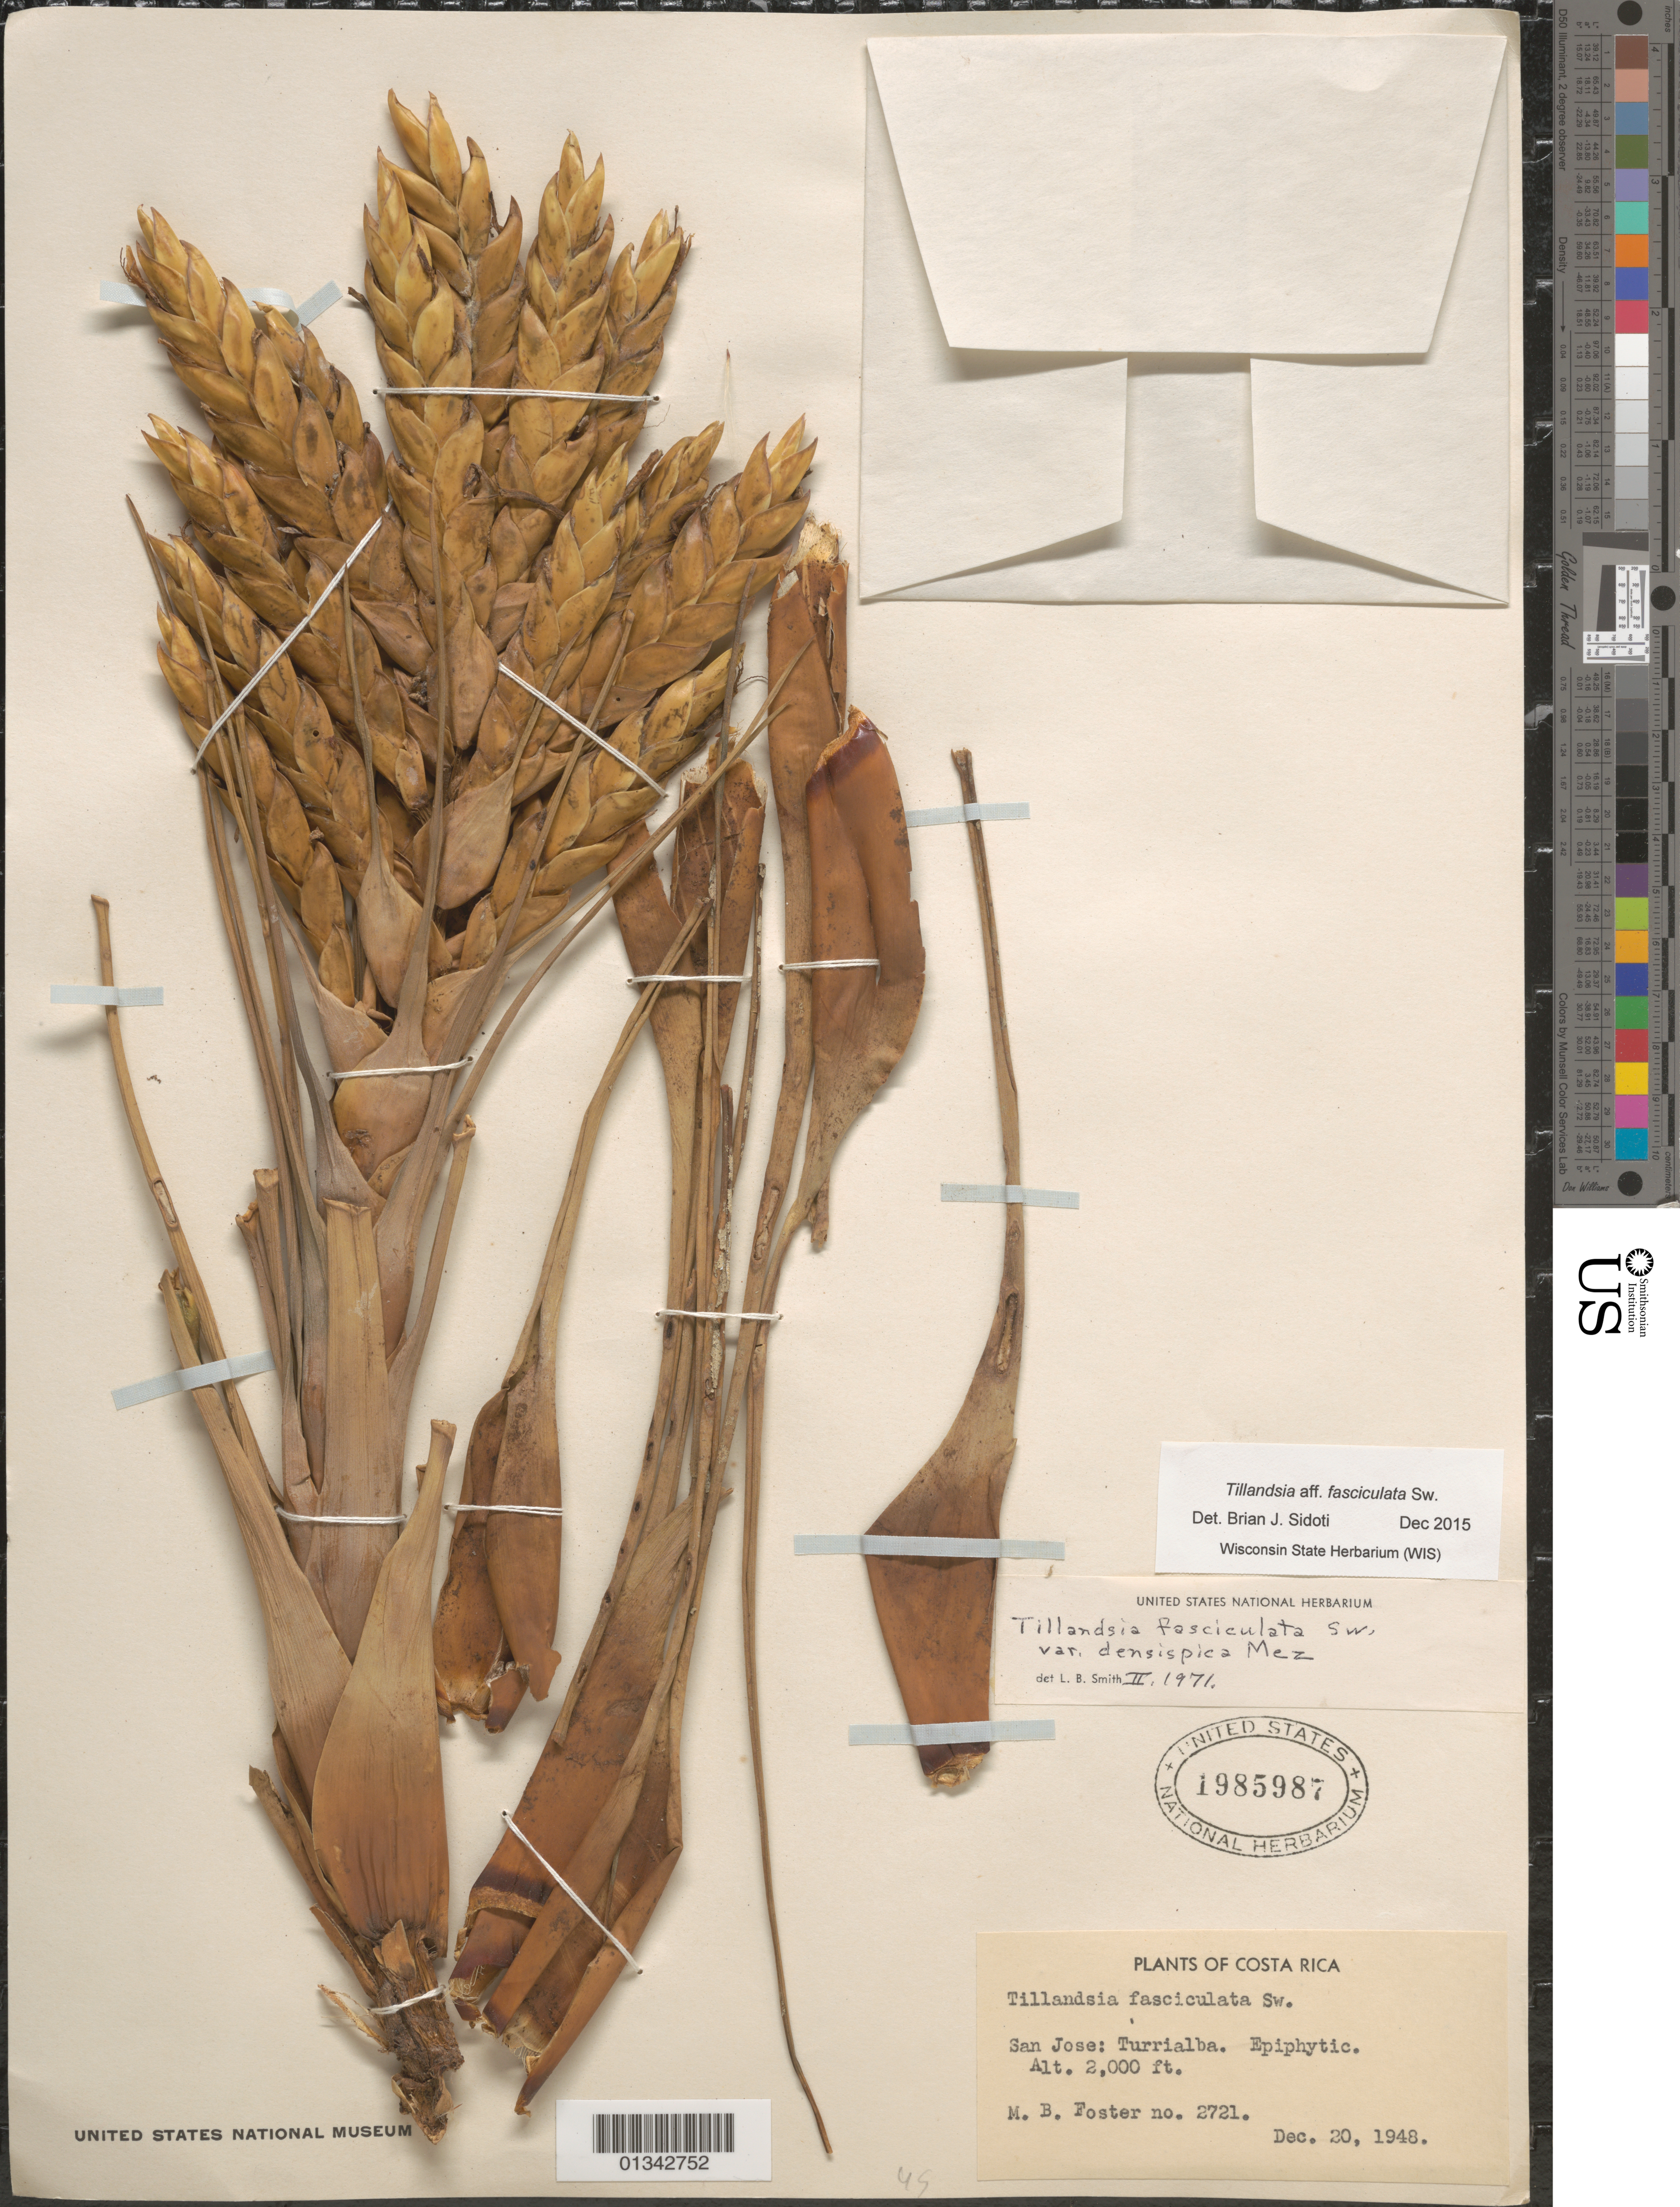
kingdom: Plantae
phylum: Tracheophyta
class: Liliopsida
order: Poales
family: Bromeliaceae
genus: Tillandsia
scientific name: Tillandsia fasciculata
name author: Sw.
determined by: Sidoti, B. J.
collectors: M. B. Foster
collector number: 2721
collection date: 1946-12-20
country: Costa Rica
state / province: San José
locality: Turrialba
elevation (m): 610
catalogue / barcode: US 1985987